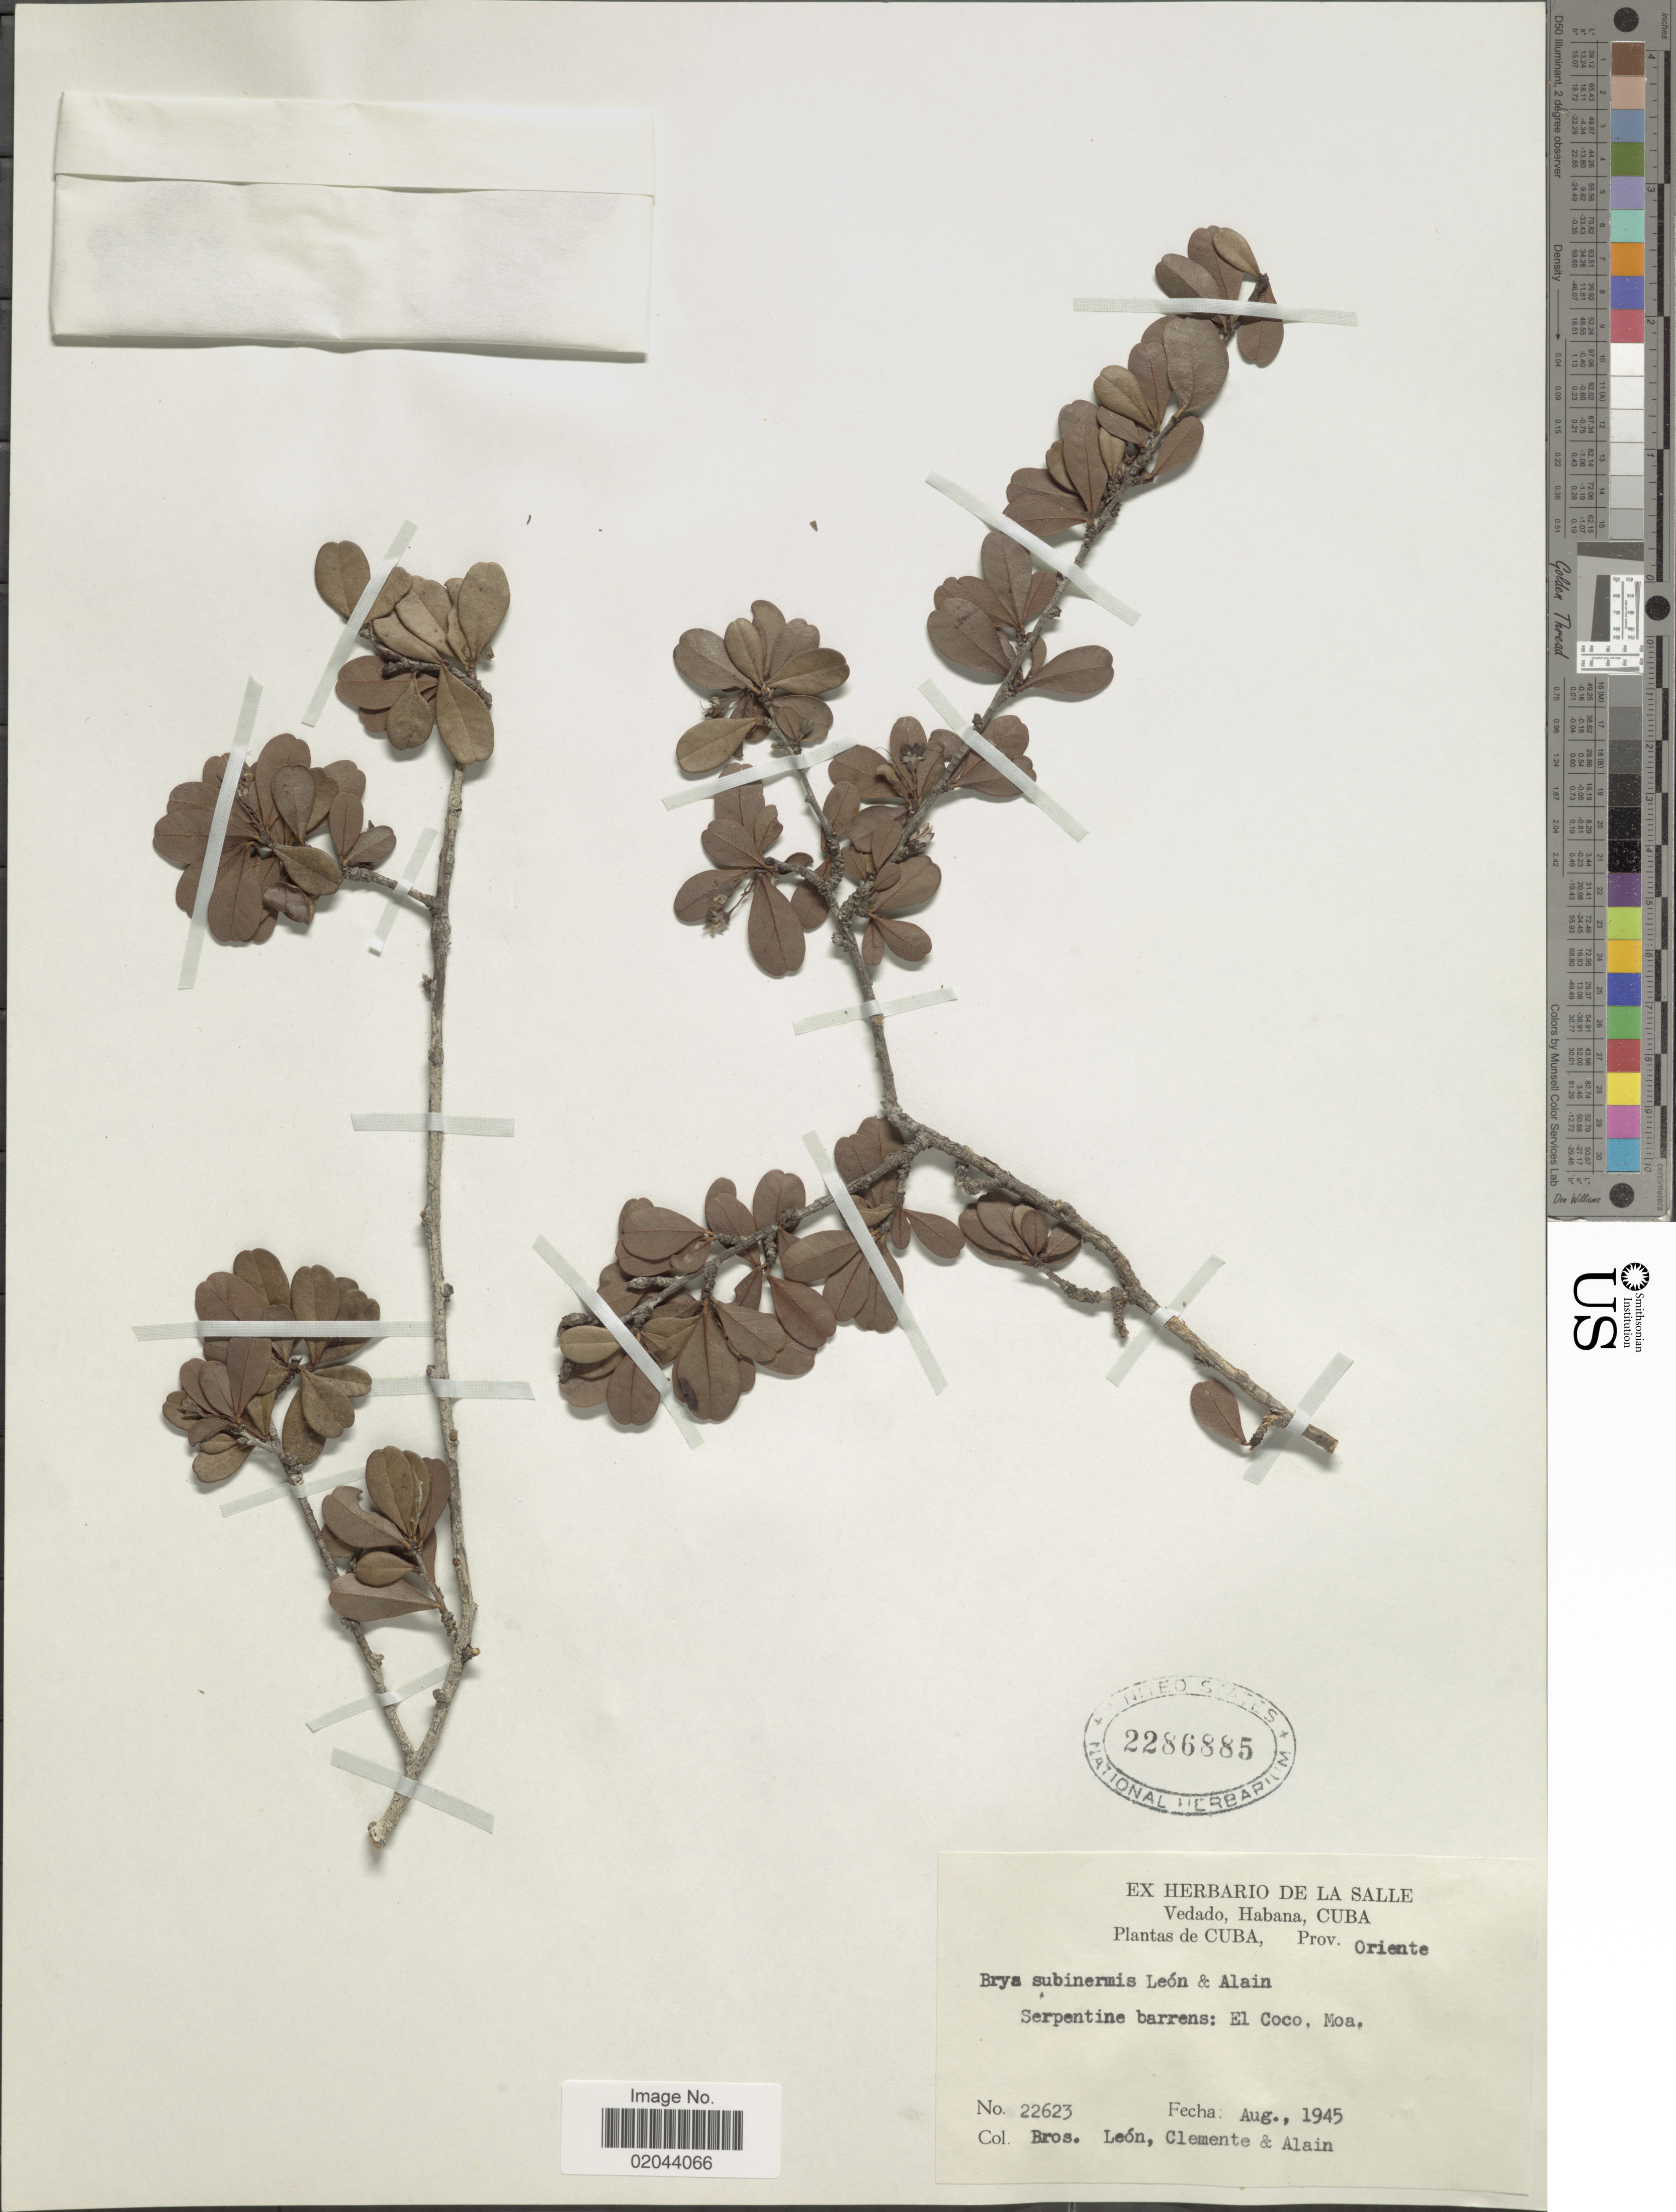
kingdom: Plantae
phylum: Tracheophyta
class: Magnoliopsida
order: Fabales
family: Fabaceae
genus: Brya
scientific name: Brya subinermis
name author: León & Alain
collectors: Bro. León, Bro. Clemente & A. H. Liogier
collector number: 22623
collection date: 1945-08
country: Cuba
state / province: Oriente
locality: Serpentine barrens: El Coco, Moa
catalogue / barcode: US 2286885